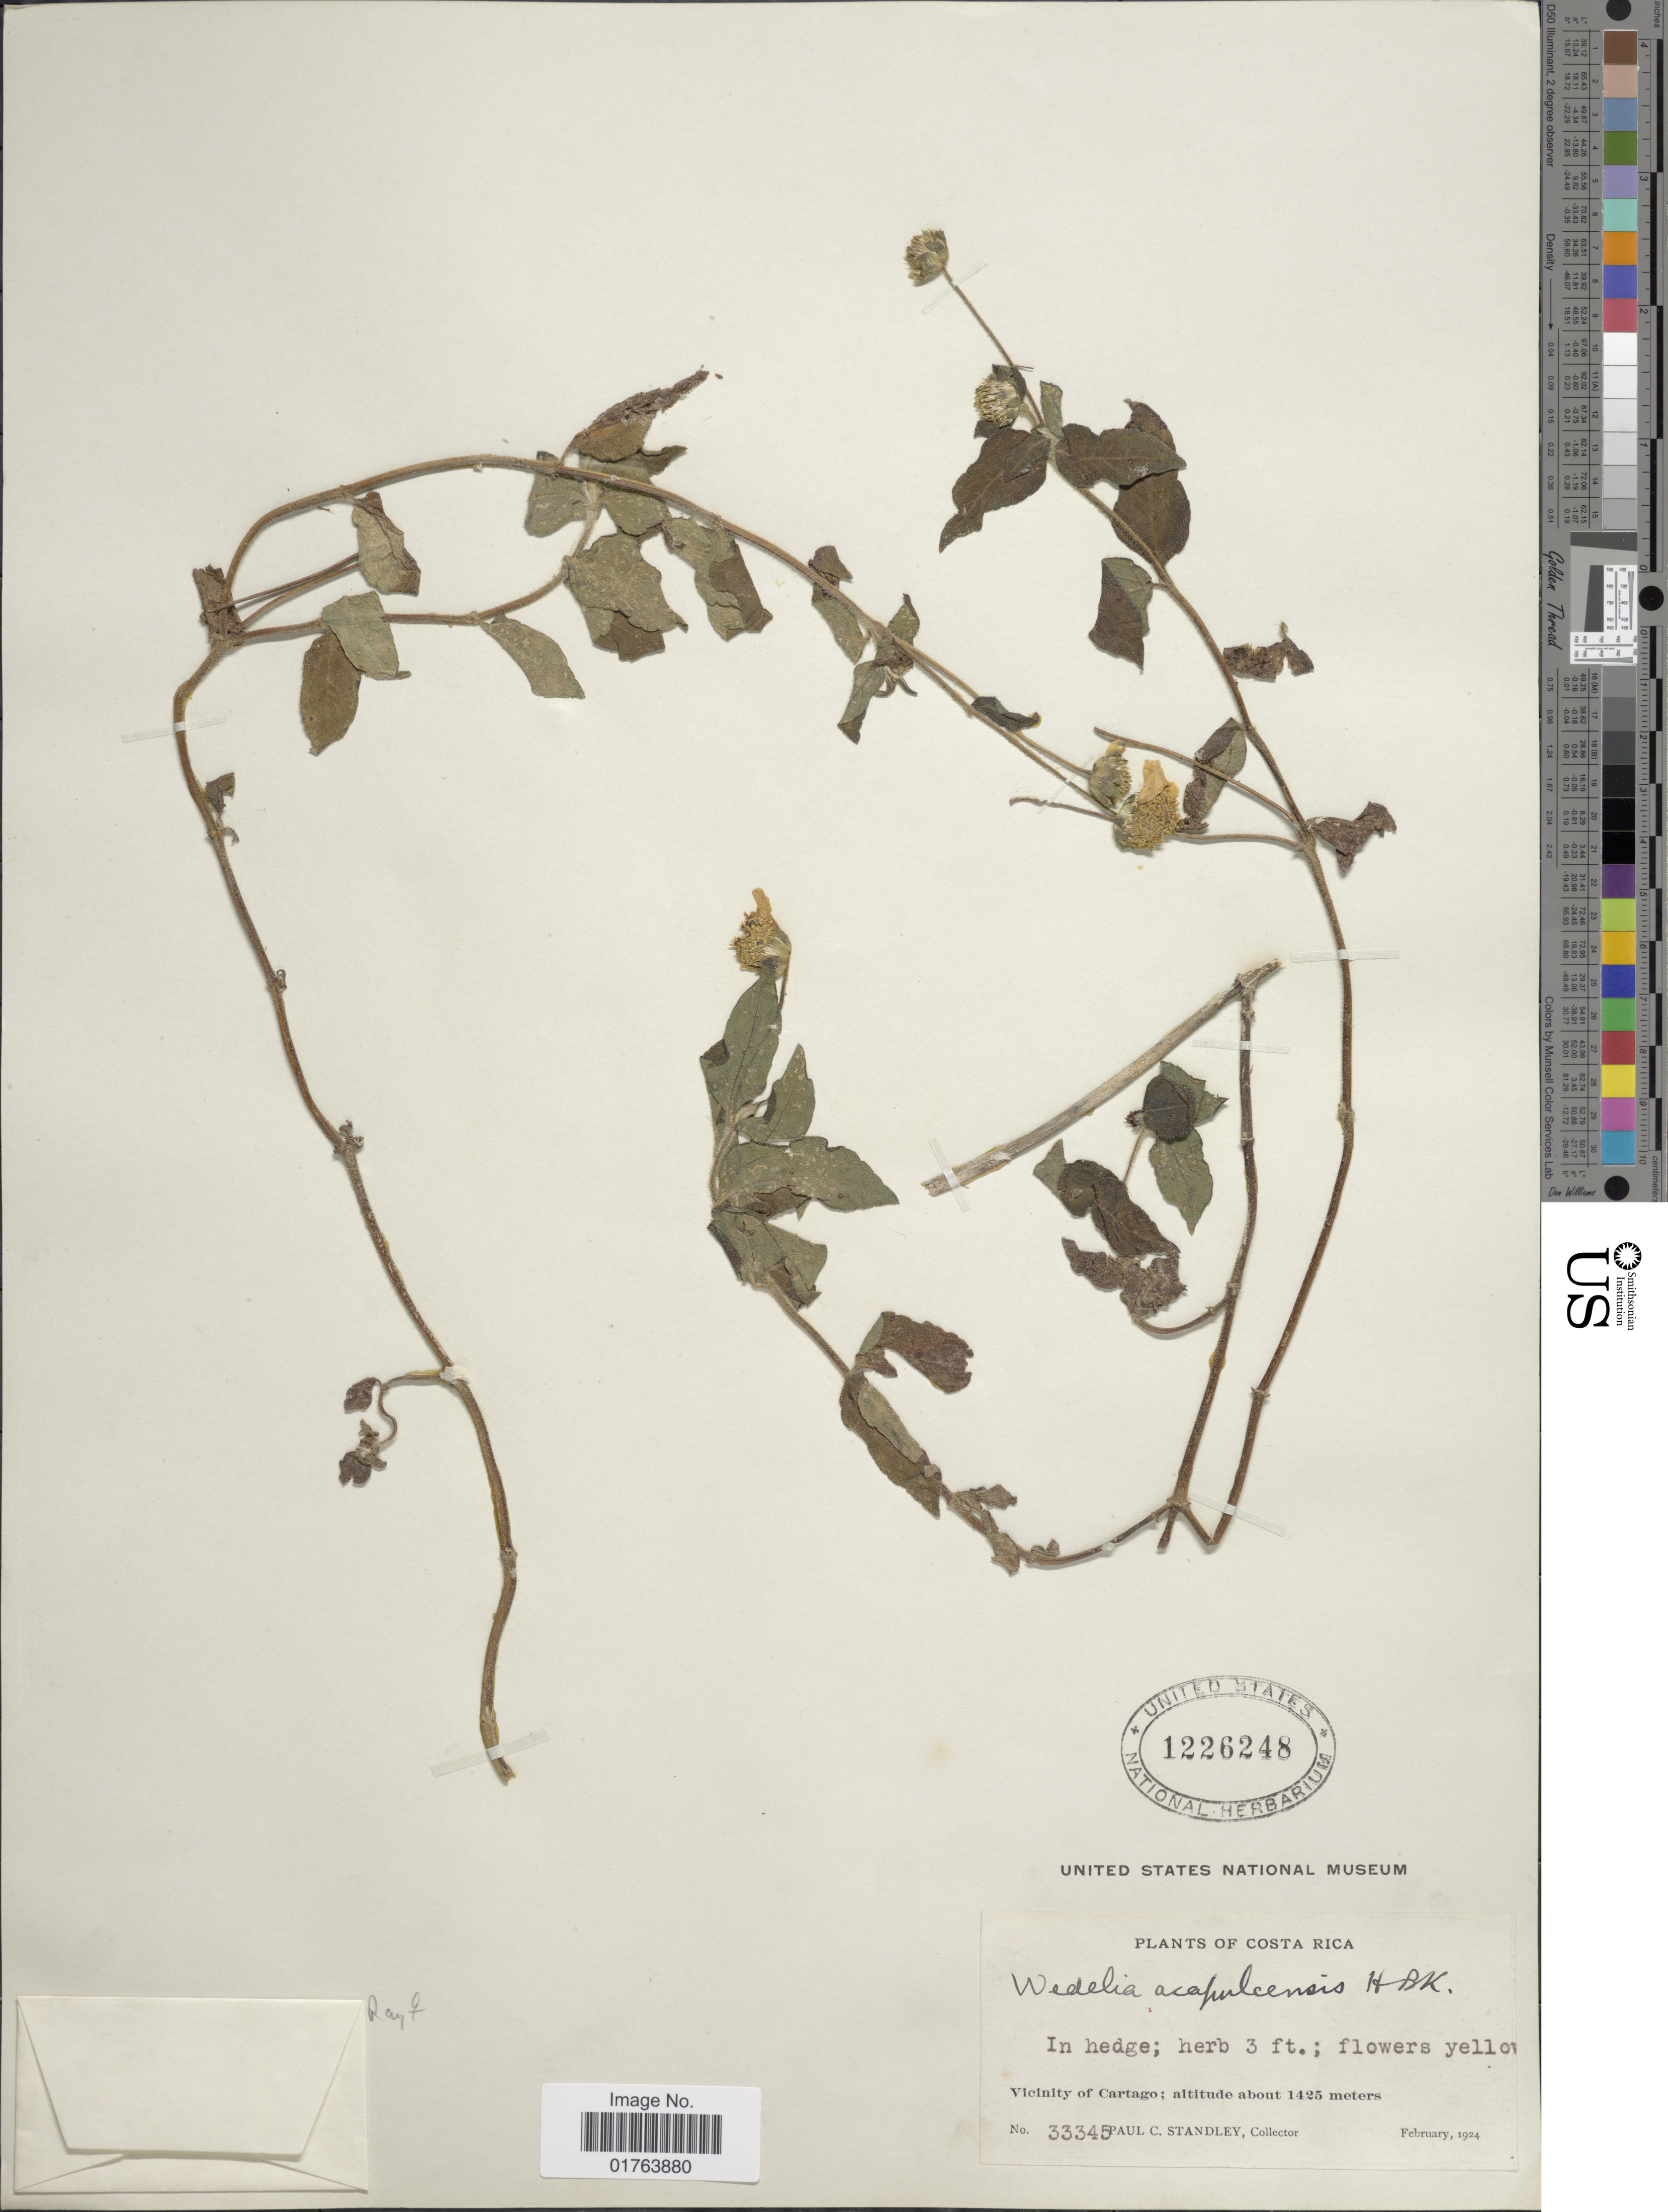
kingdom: Plantae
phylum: Tracheophyta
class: Magnoliopsida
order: Asterales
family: Asteraceae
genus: Wedelia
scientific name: Wedelia longipes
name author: Urb.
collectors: P. C. Standley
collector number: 33345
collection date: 1924-02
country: Costa Rica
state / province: Cartago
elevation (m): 1425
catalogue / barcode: US 1226248